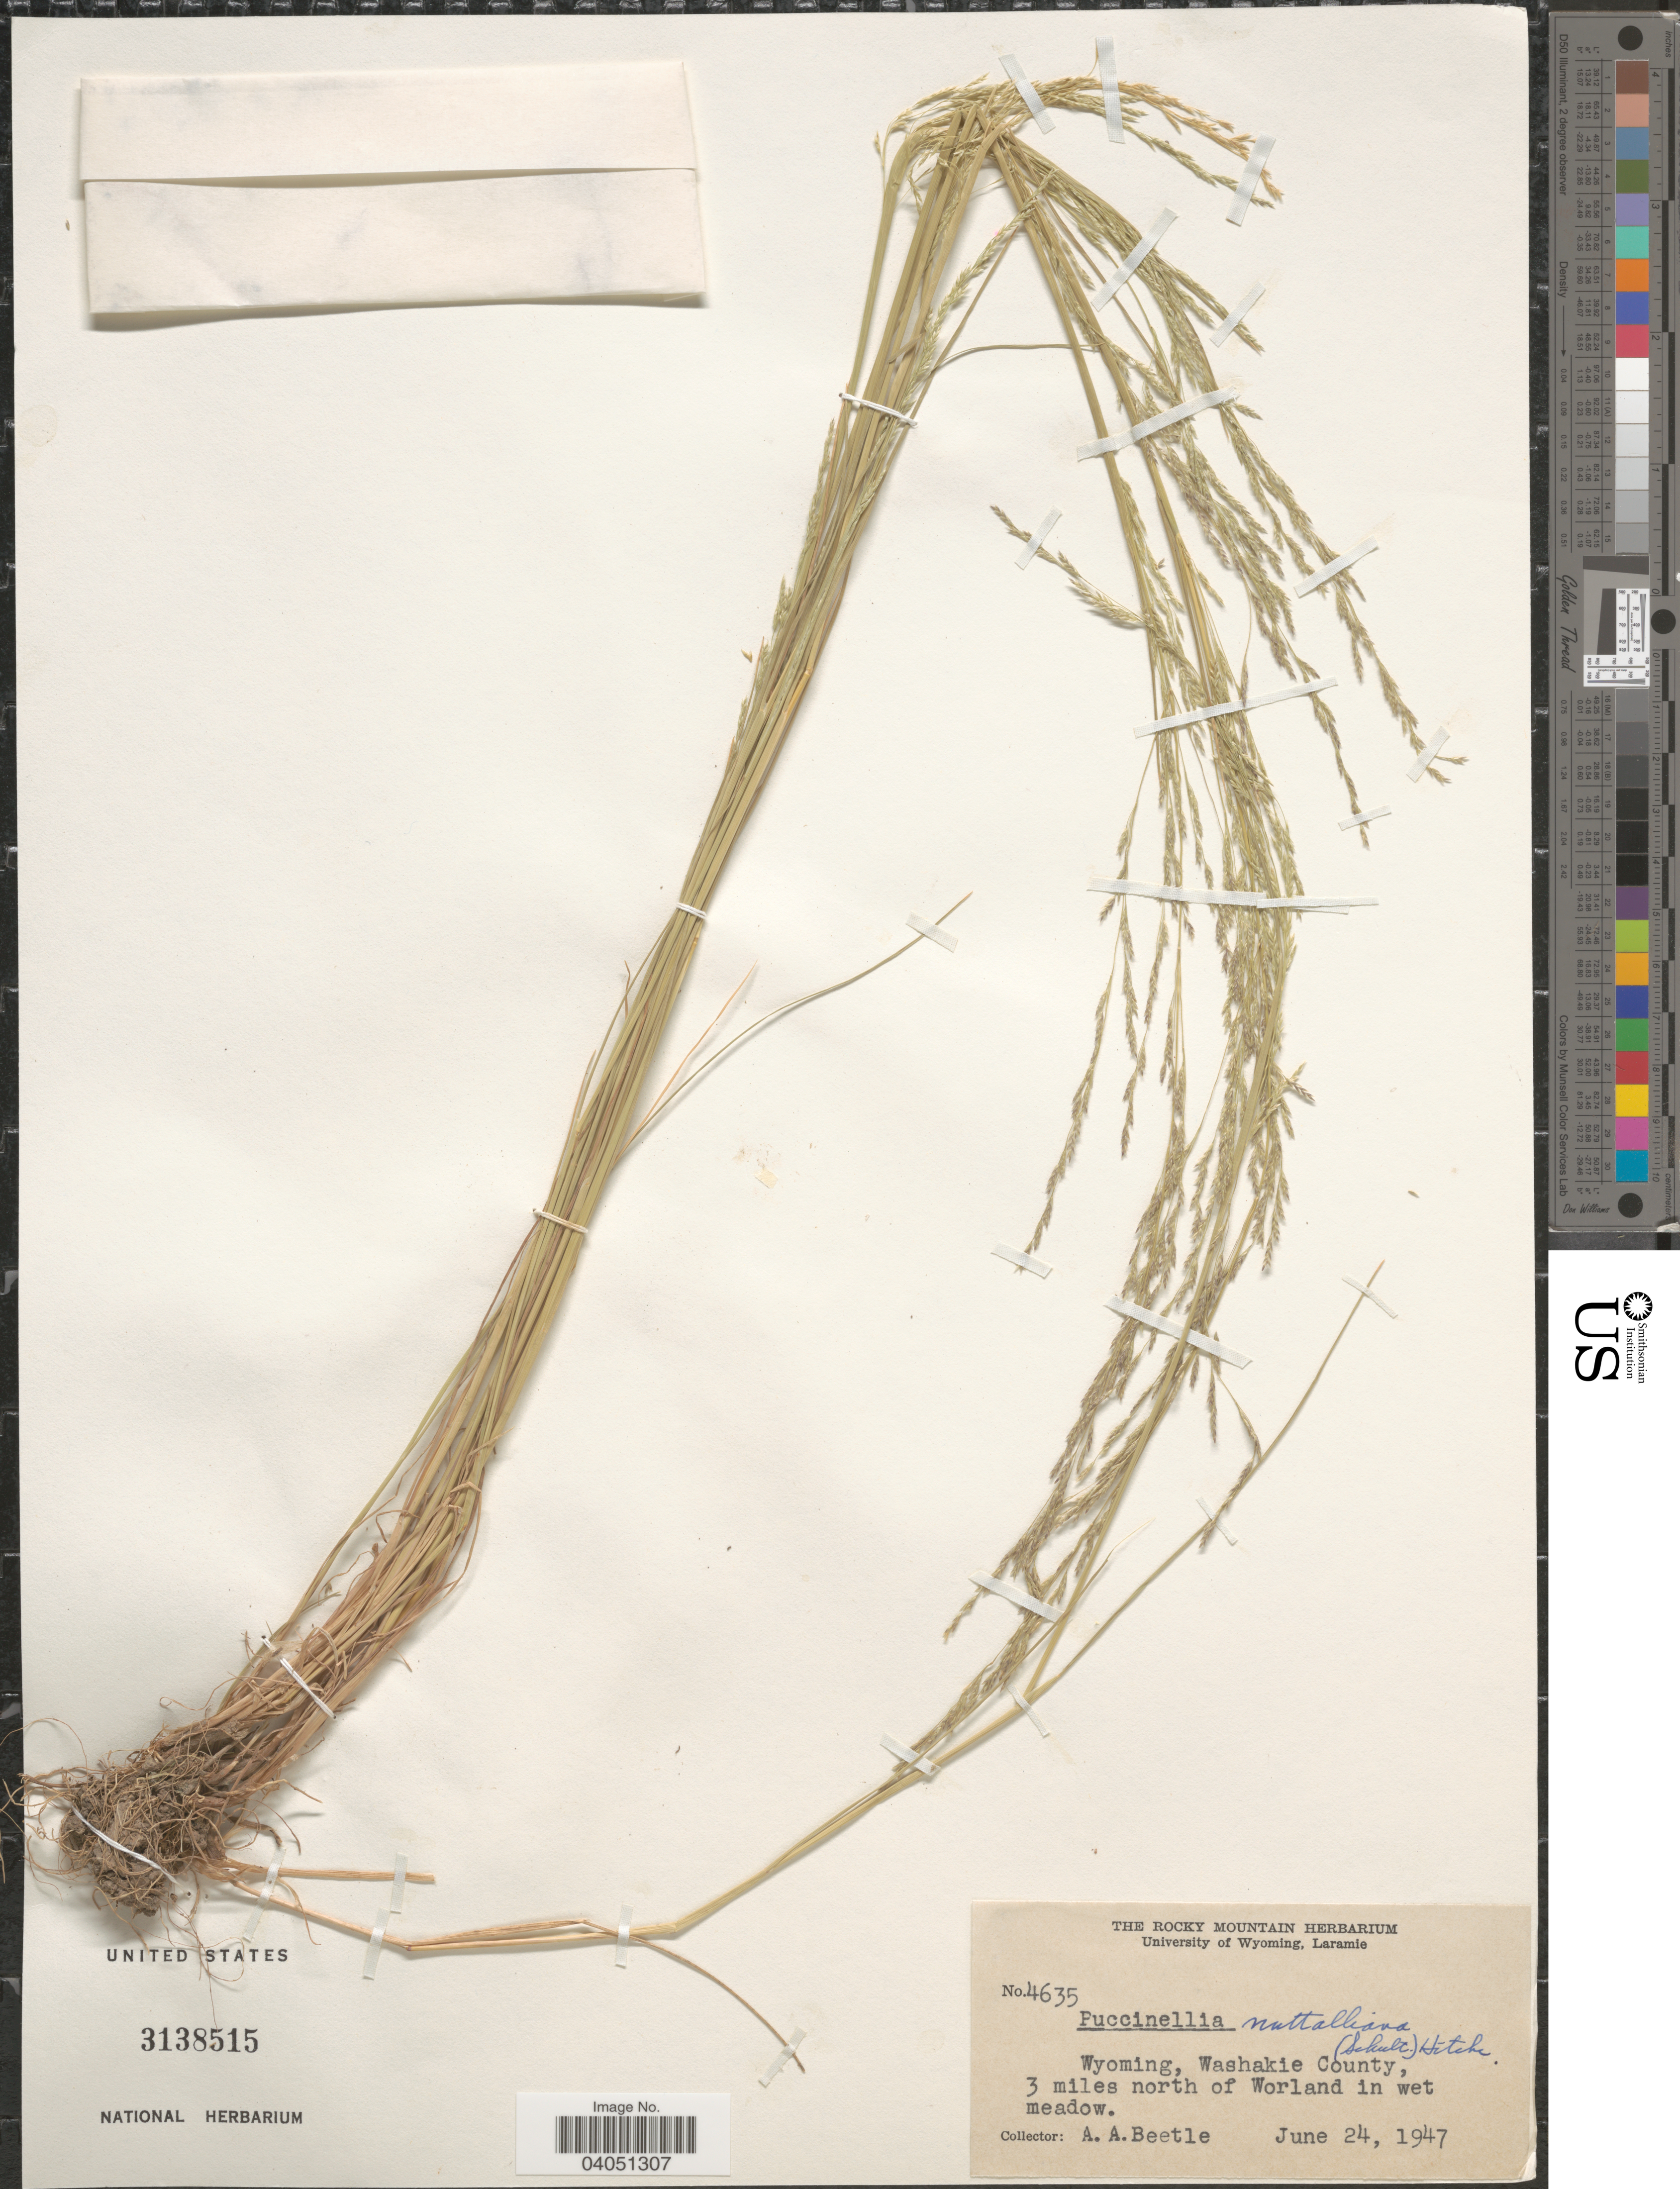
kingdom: Plantae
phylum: Tracheophyta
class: Liliopsida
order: Poales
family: Poaceae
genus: Puccinellia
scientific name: Puccinellia nuttalliana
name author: (Schult.) Hitchc.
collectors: A. A. Beetle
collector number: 4635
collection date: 1947-06-24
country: United States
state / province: Wyoming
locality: Washakie County, 3 miles north of Worland in wet meadow.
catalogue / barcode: US 3138515